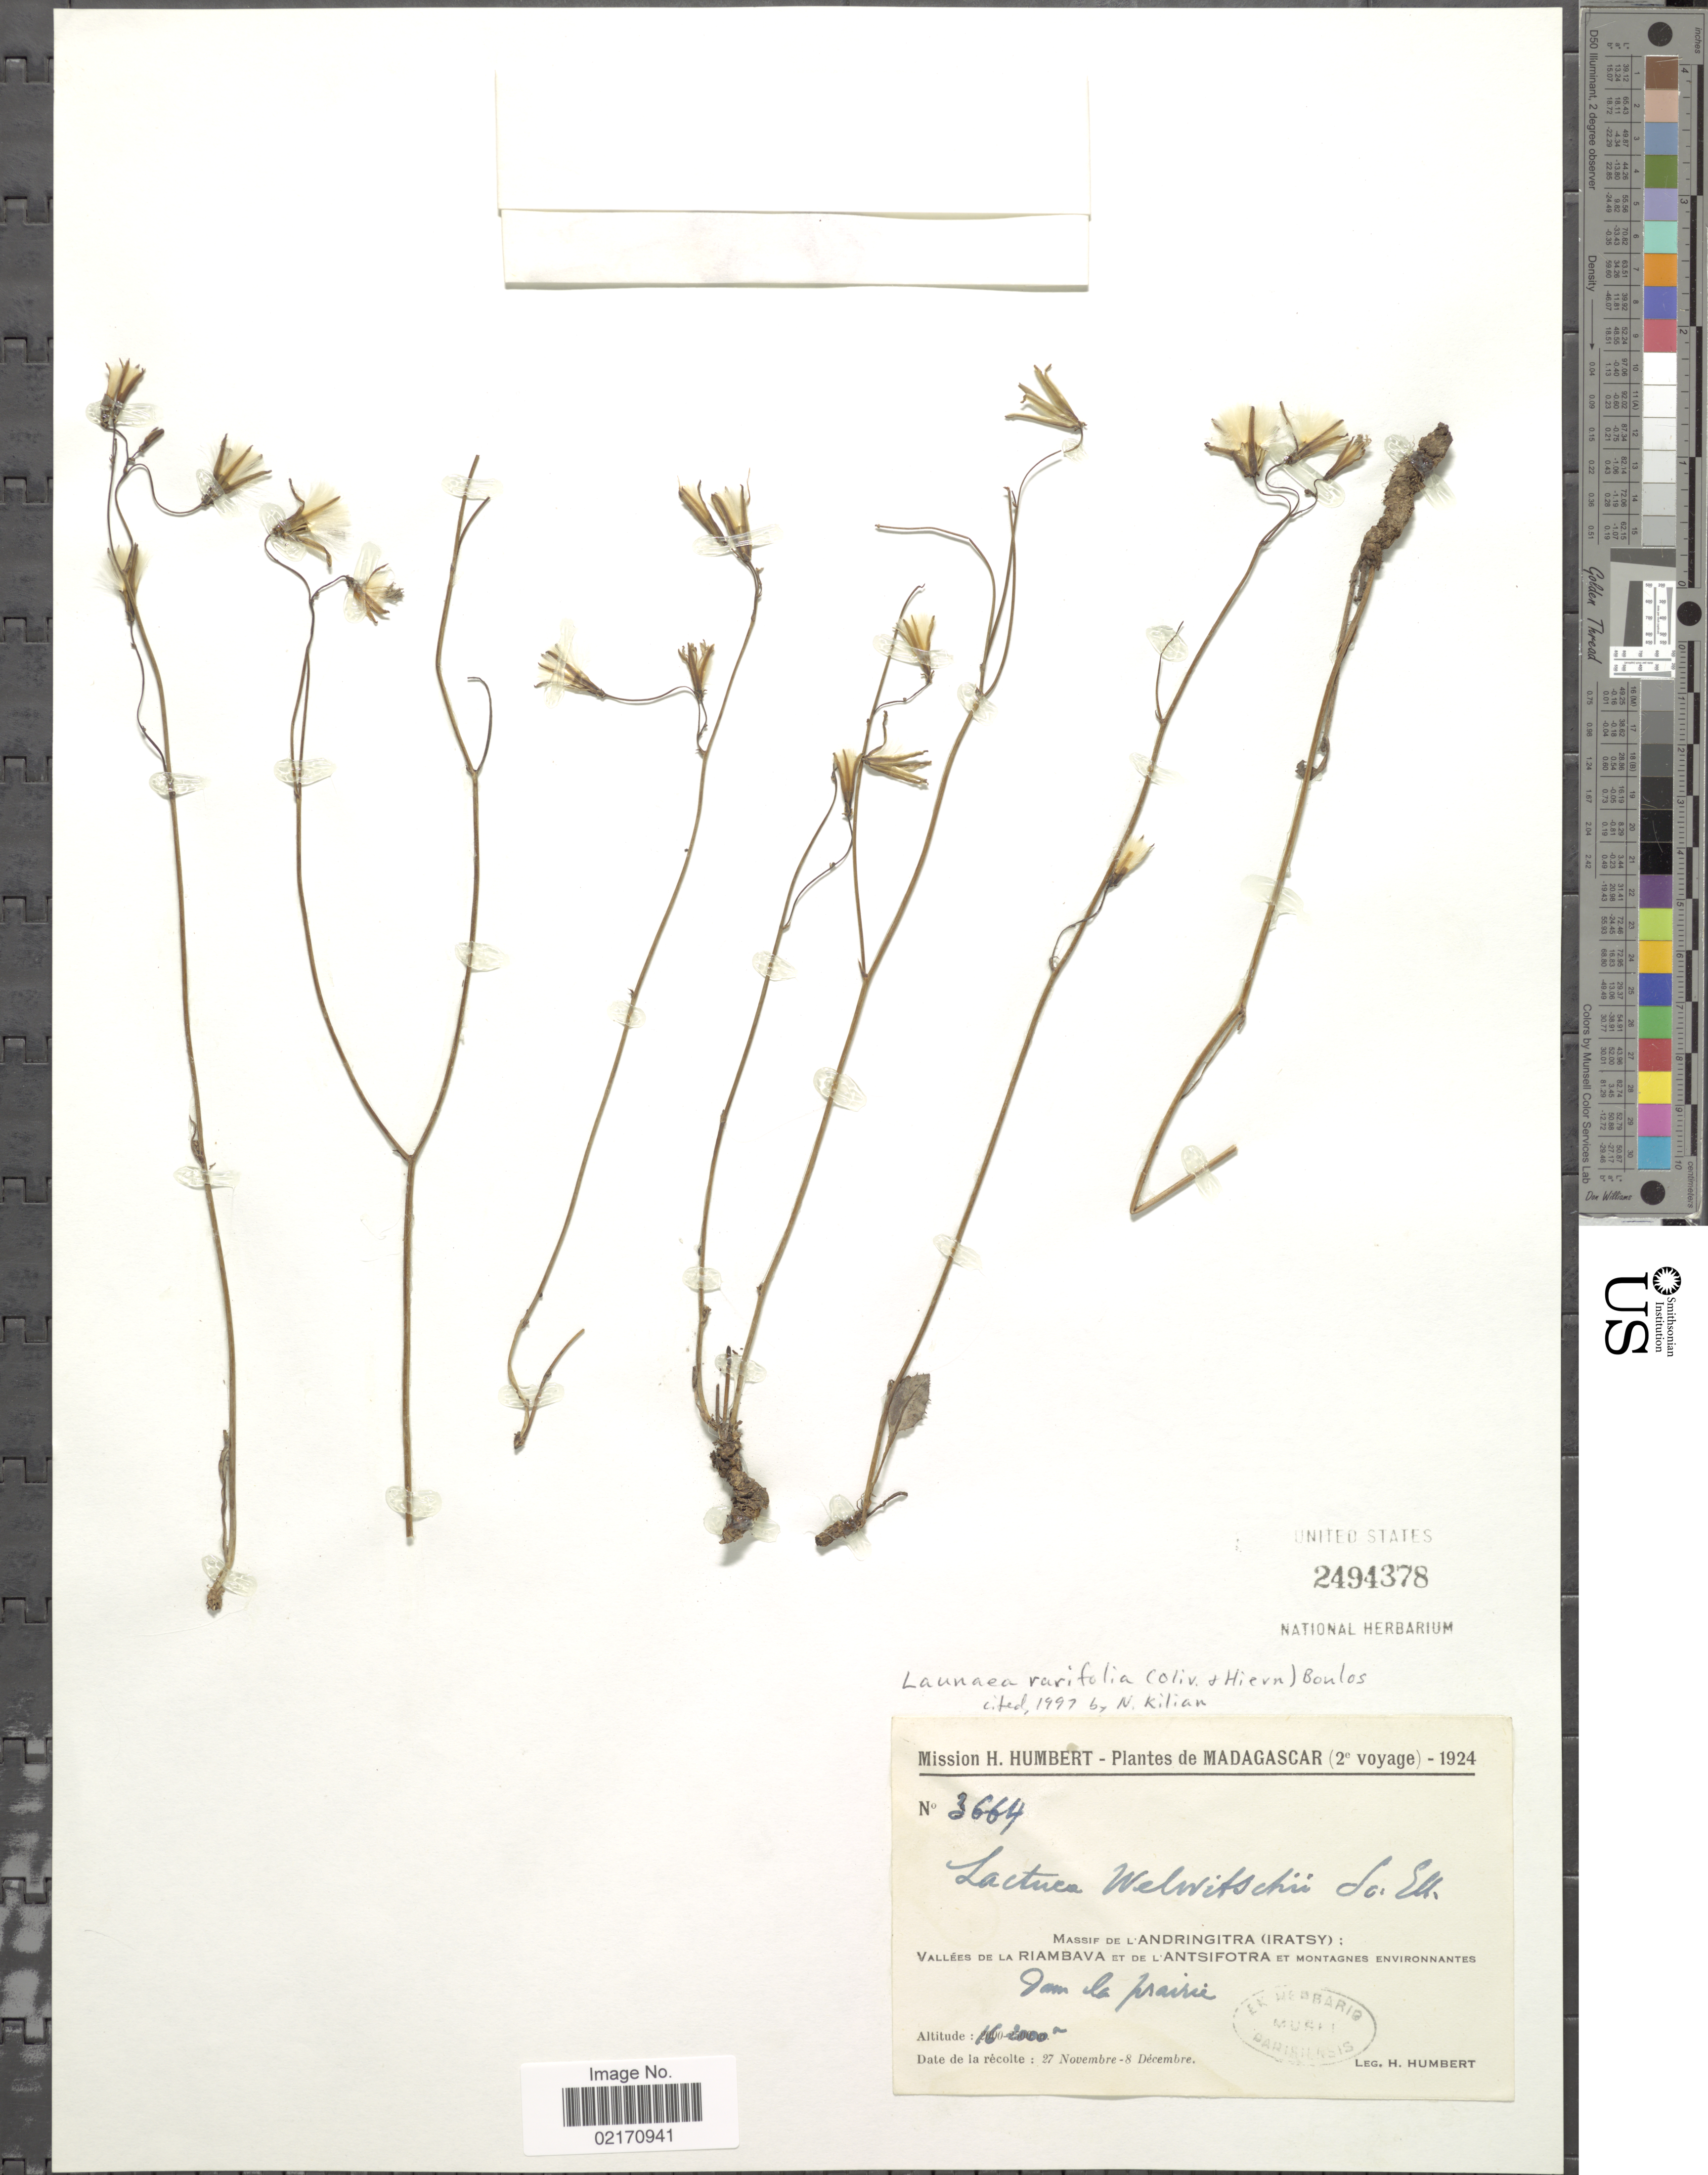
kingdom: Plantae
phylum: Tracheophyta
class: Magnoliopsida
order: Asterales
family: Asteraceae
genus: Launaea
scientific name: Launaea rarifolia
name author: (Oliv. & Hiern) Boulos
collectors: H. Humbert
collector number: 3664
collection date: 1924-11-27/1924-12-08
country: Madagascar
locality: Massif de l'Andringitra (Iratsy), vallees de la Riambava et de l'Antsifotra et montagnes environnantes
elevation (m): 1600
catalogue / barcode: US 2494378